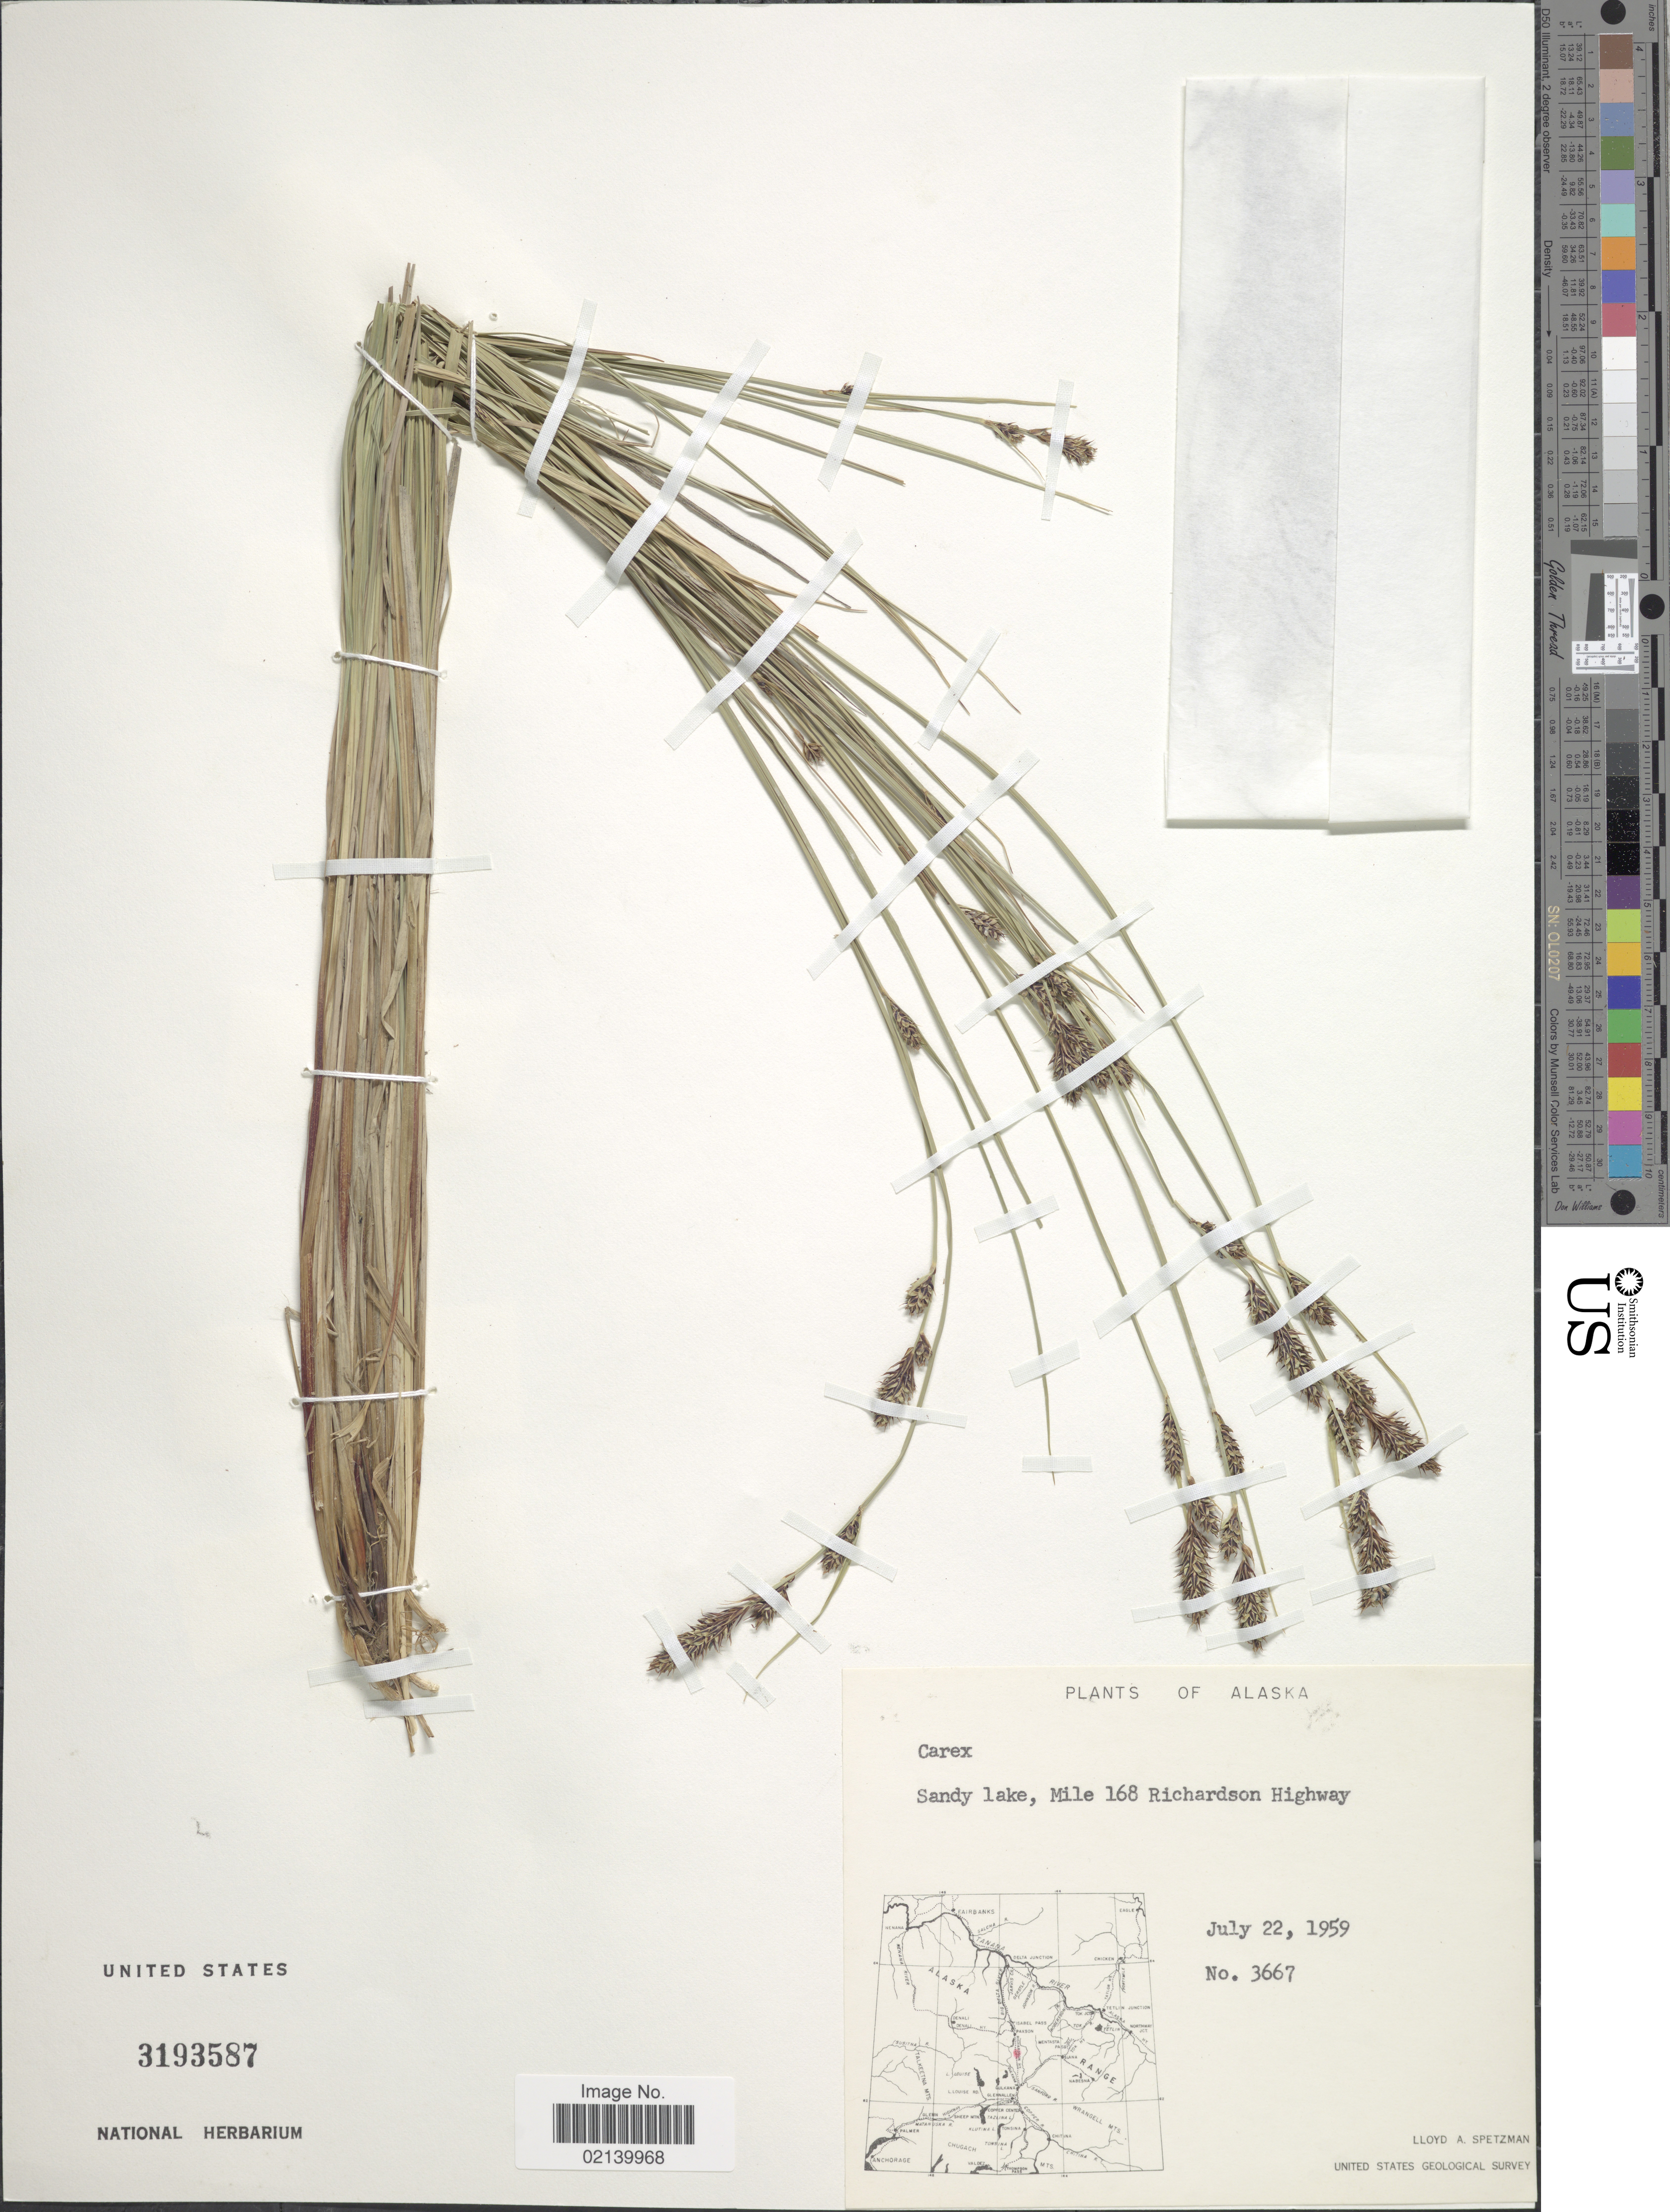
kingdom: Plantae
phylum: Tracheophyta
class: Liliopsida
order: Poales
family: Cyperaceae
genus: Carex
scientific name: Carex sp.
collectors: L. Spetzman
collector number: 3667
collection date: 1959-07-12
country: United States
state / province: Alaska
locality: Sandy lake, Mile 168 Richardson Highway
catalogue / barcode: US 3193587